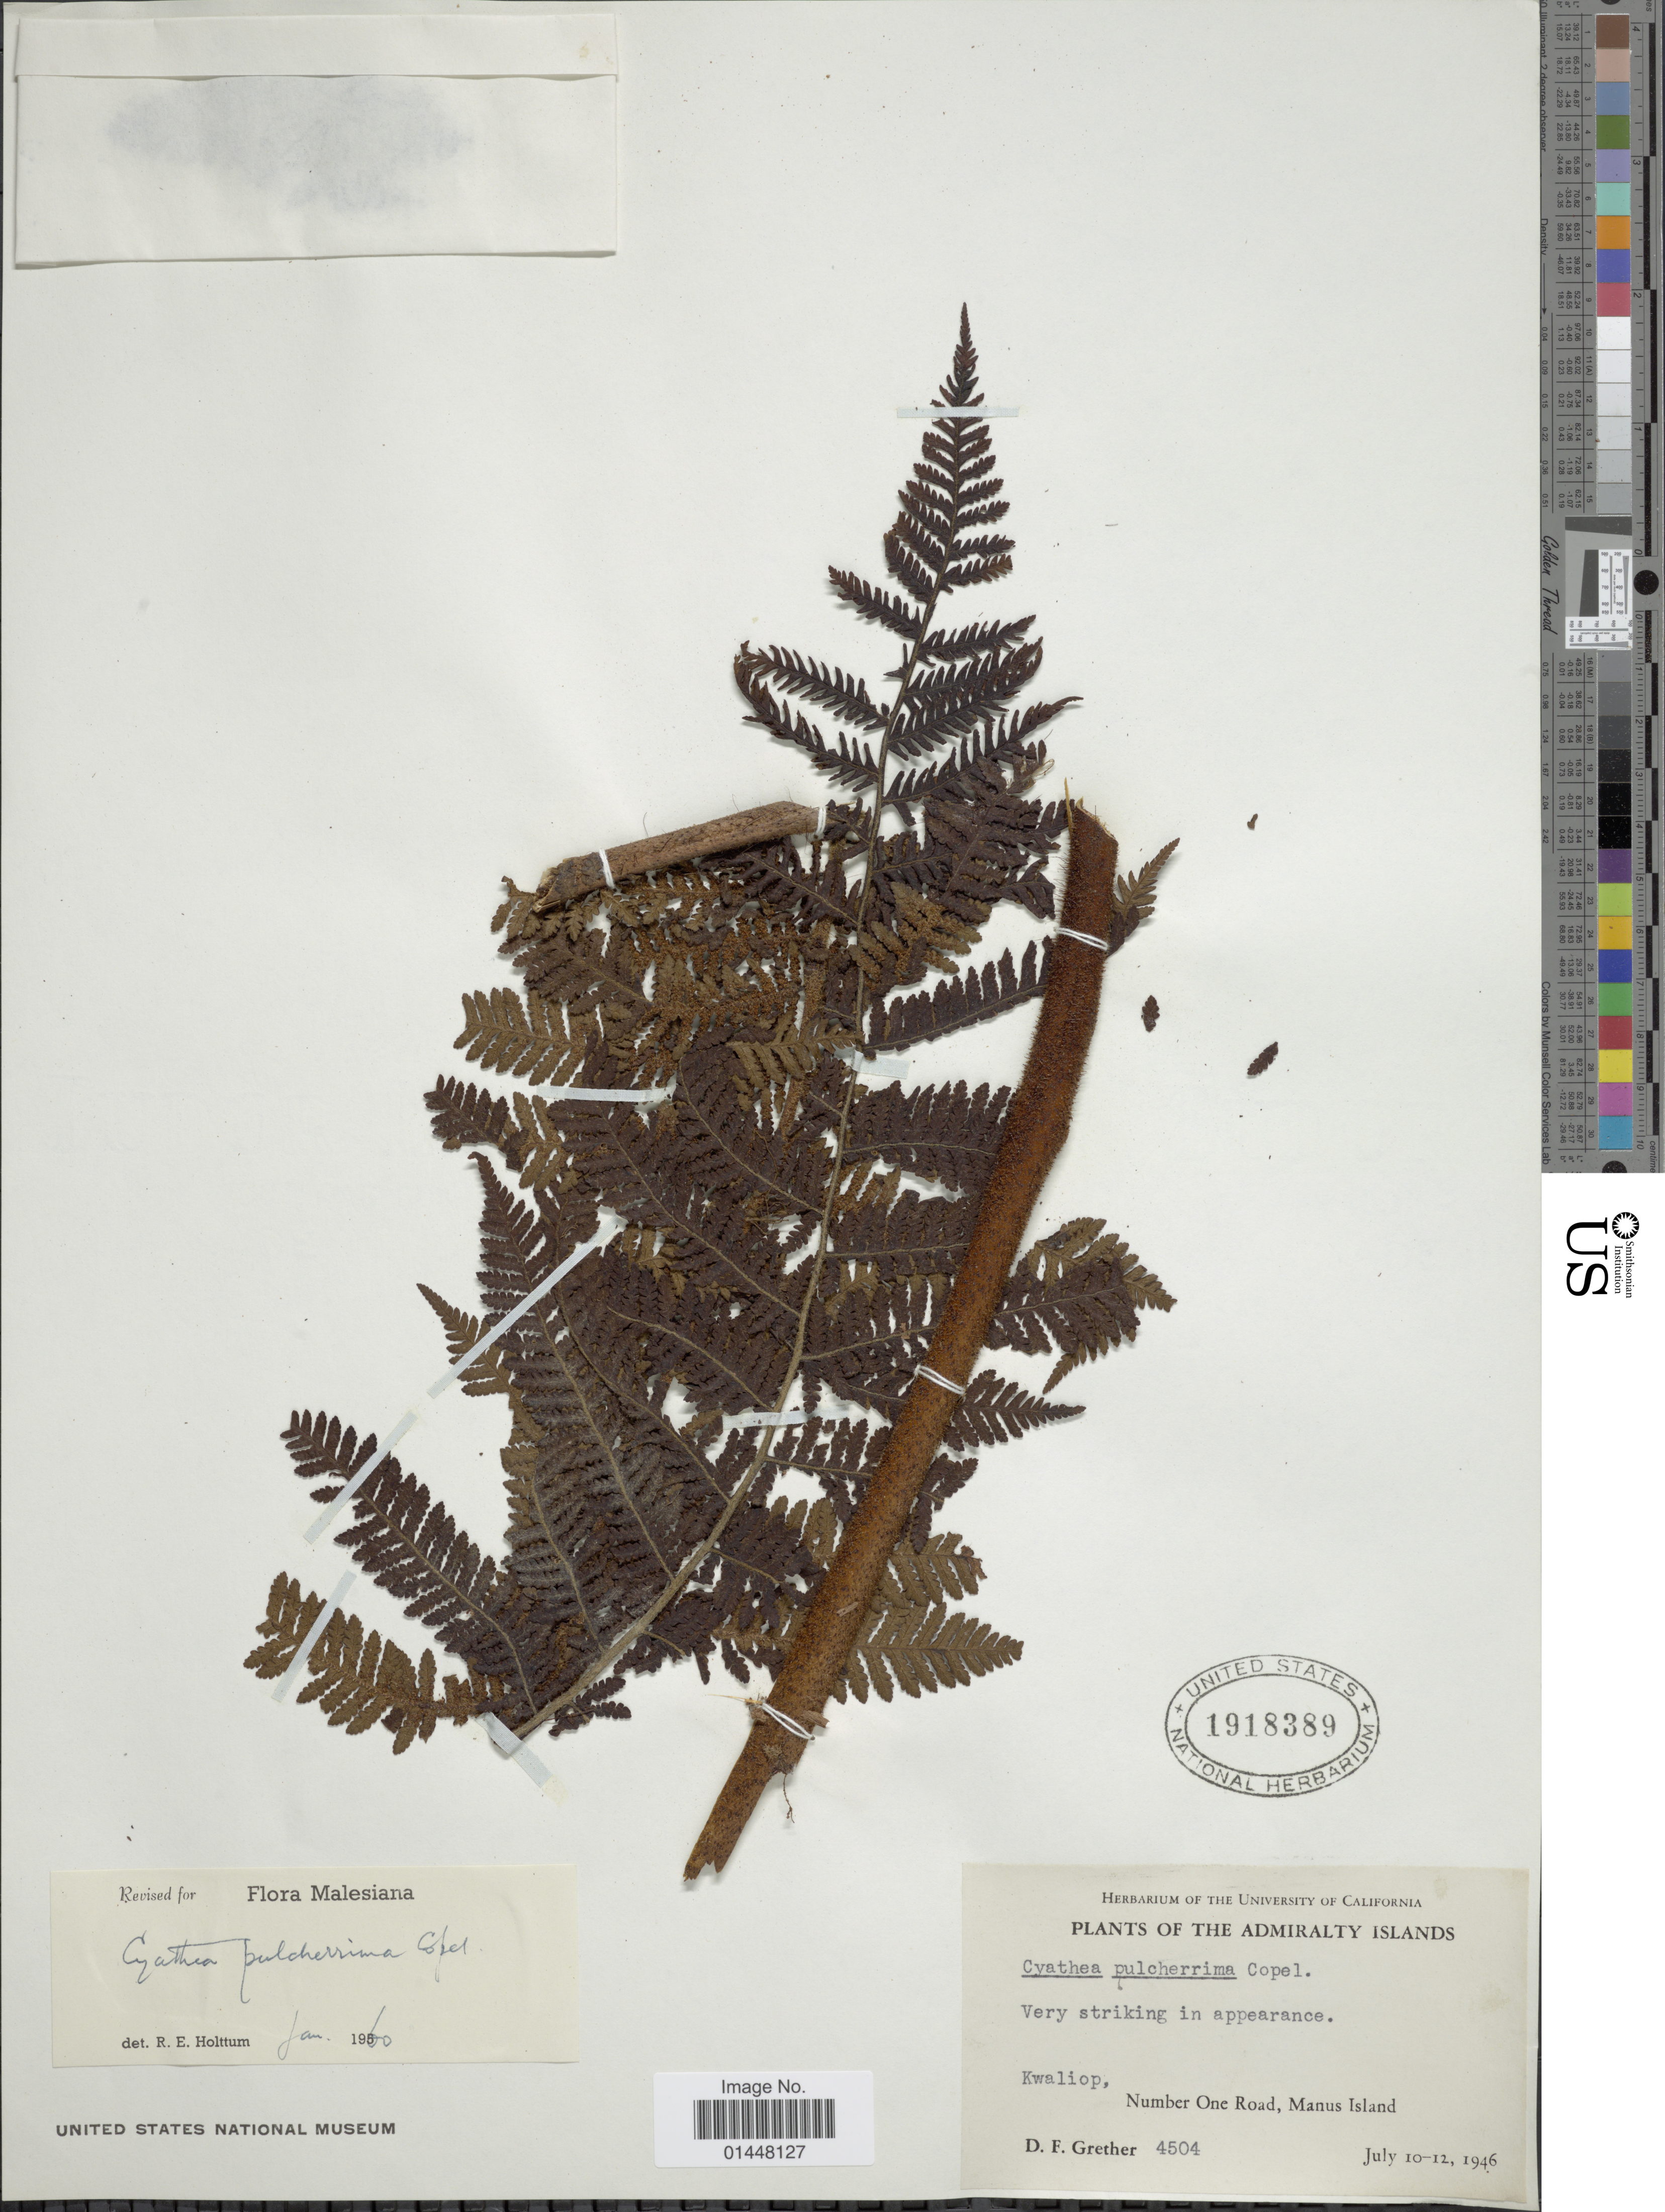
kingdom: Plantae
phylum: Tracheophyta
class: Polypodiopsida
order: Cyatheales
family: Cyatheaceae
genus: Sphaeropteris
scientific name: Sphaeropteris pulcherrima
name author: (Copel.) R.M. Tryon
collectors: D. F. Grether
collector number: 4504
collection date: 1946-07-10/1946-07-12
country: Papua New Guinea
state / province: Manus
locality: Admiralty Islands. Number One Road, Manus Island. Kwaliop.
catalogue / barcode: US 1918389